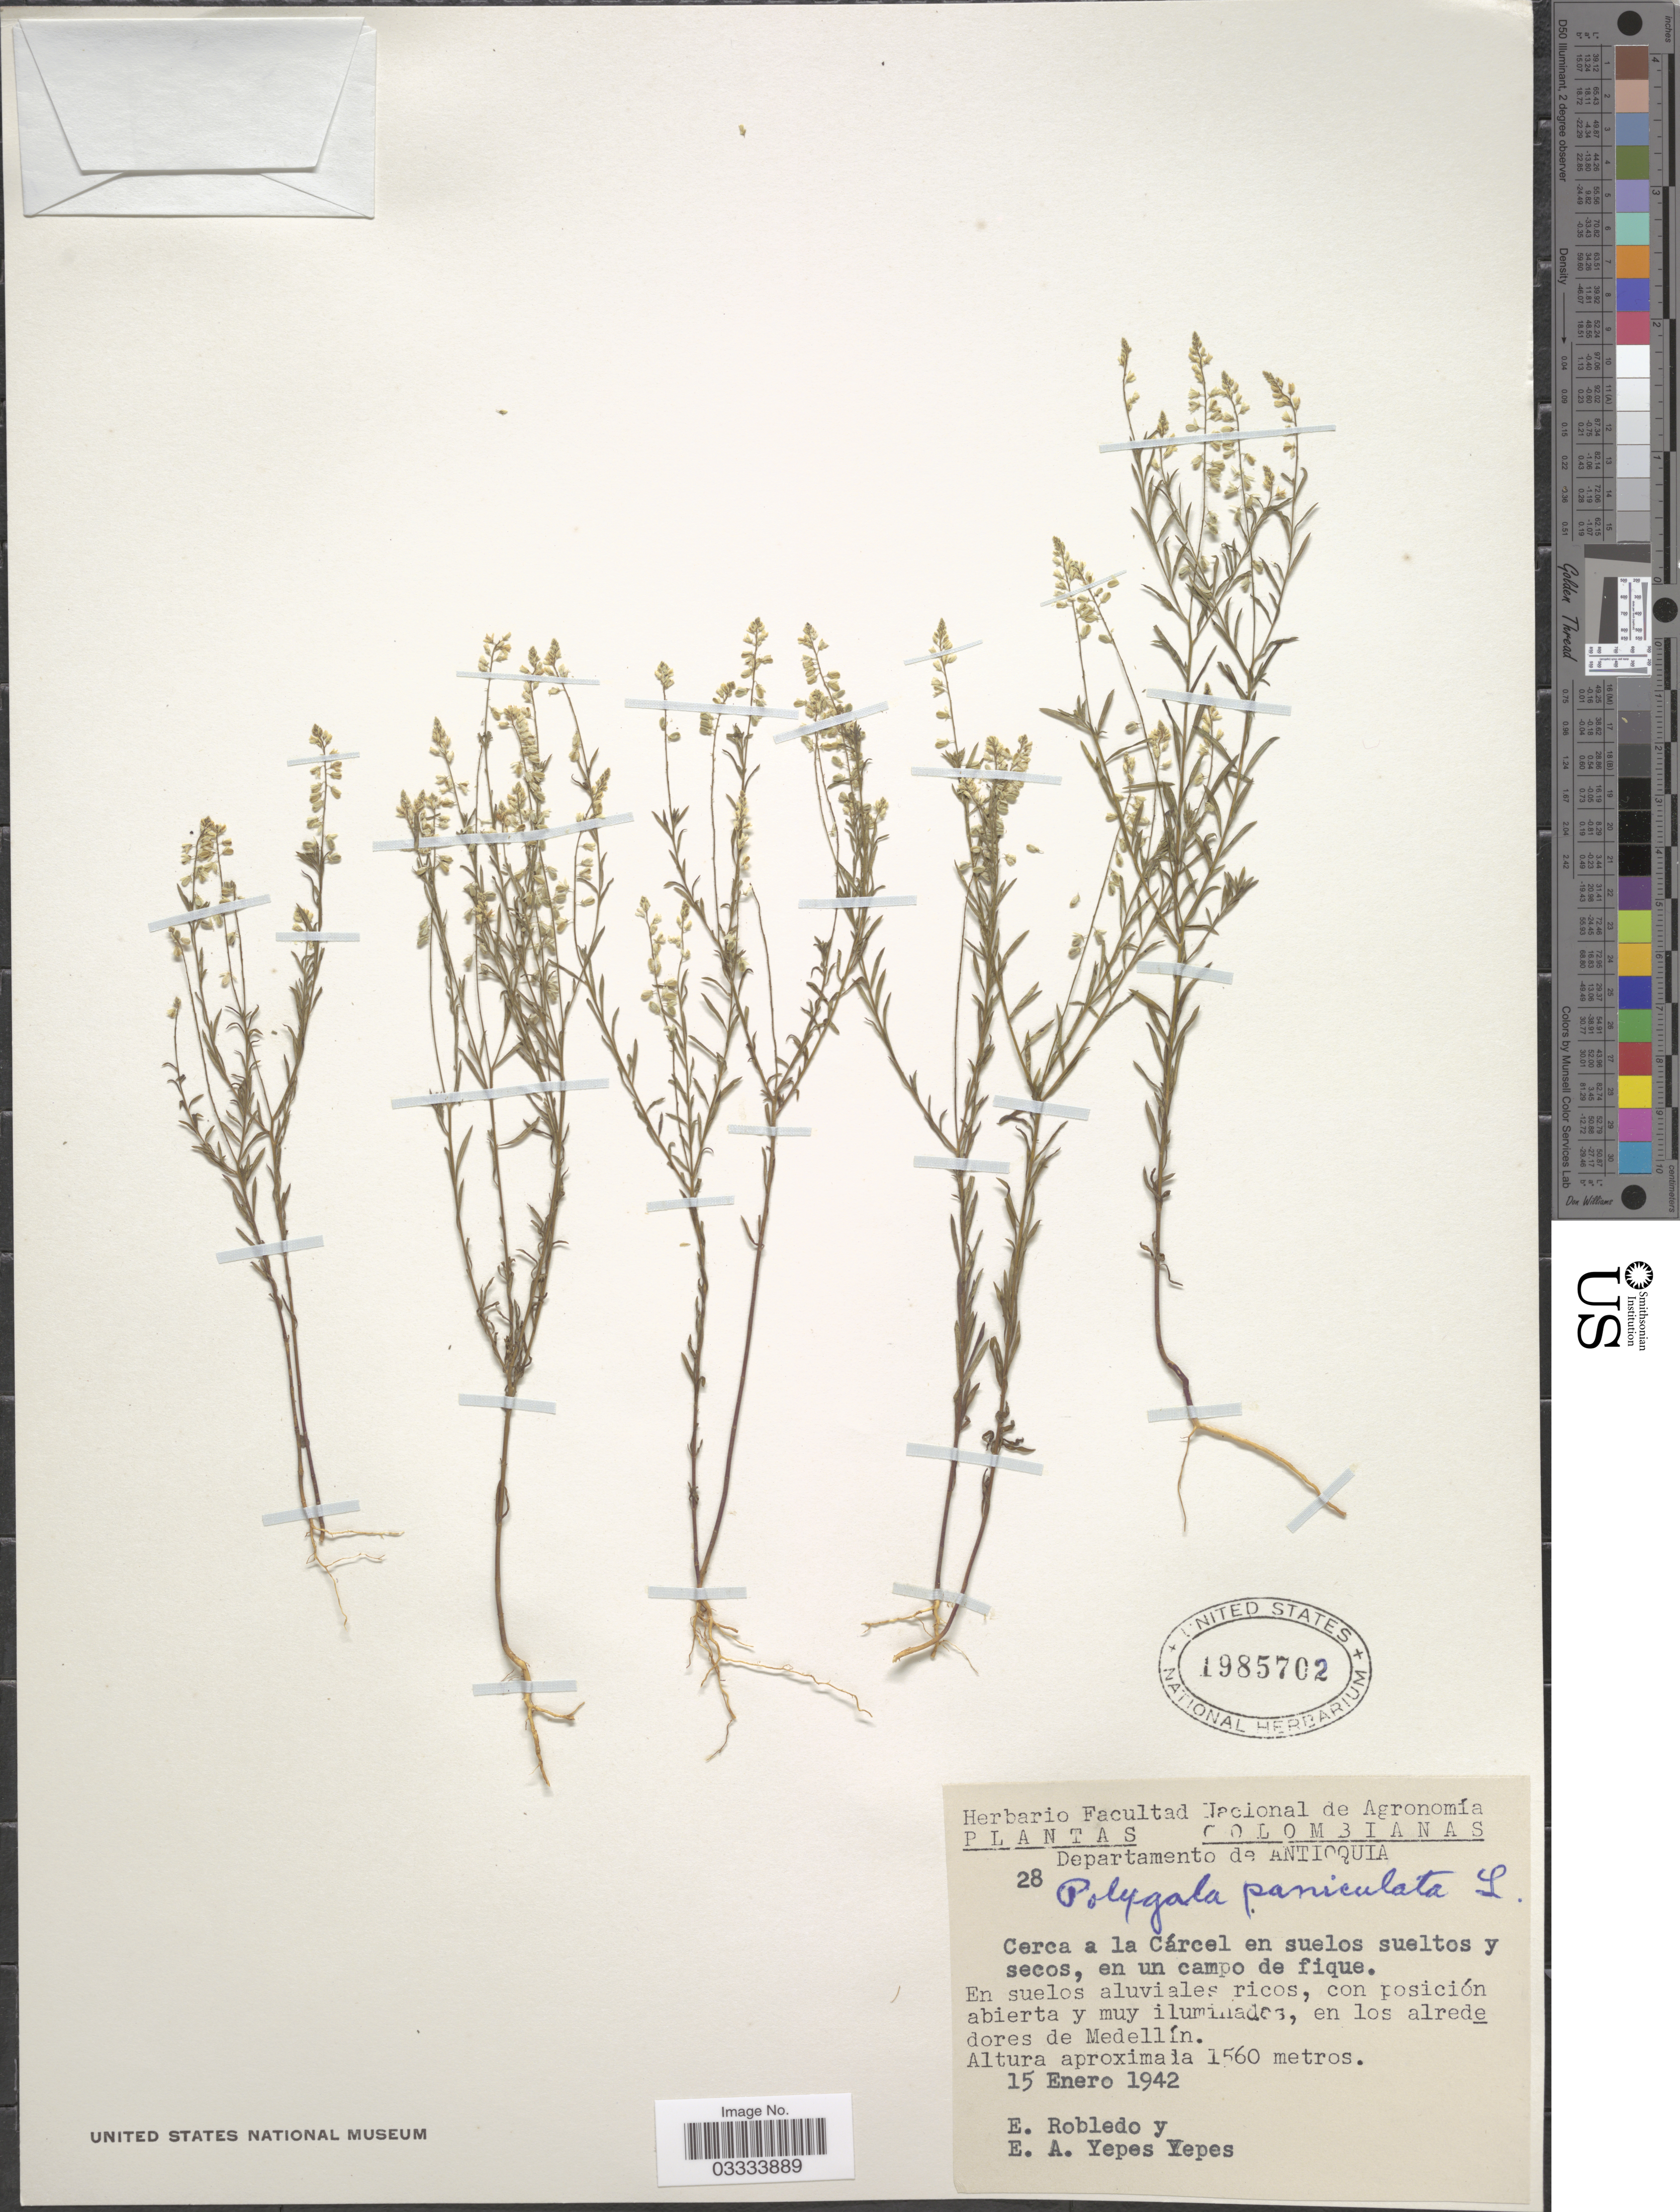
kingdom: Plantae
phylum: Tracheophyta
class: Magnoliopsida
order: Fabales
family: Polygalaceae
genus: Polygala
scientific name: Polygala paniculata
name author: L.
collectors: E. Robledo & E. Yepes Y.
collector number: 28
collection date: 1942-01-15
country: Colombia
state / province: Antioquia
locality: Departamento de Antioquia. Cerca a la Cárcel en suelos sueltos y secos, en un campo de fique. En los alrededores de Medellín.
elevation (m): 1560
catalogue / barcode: US 1985702